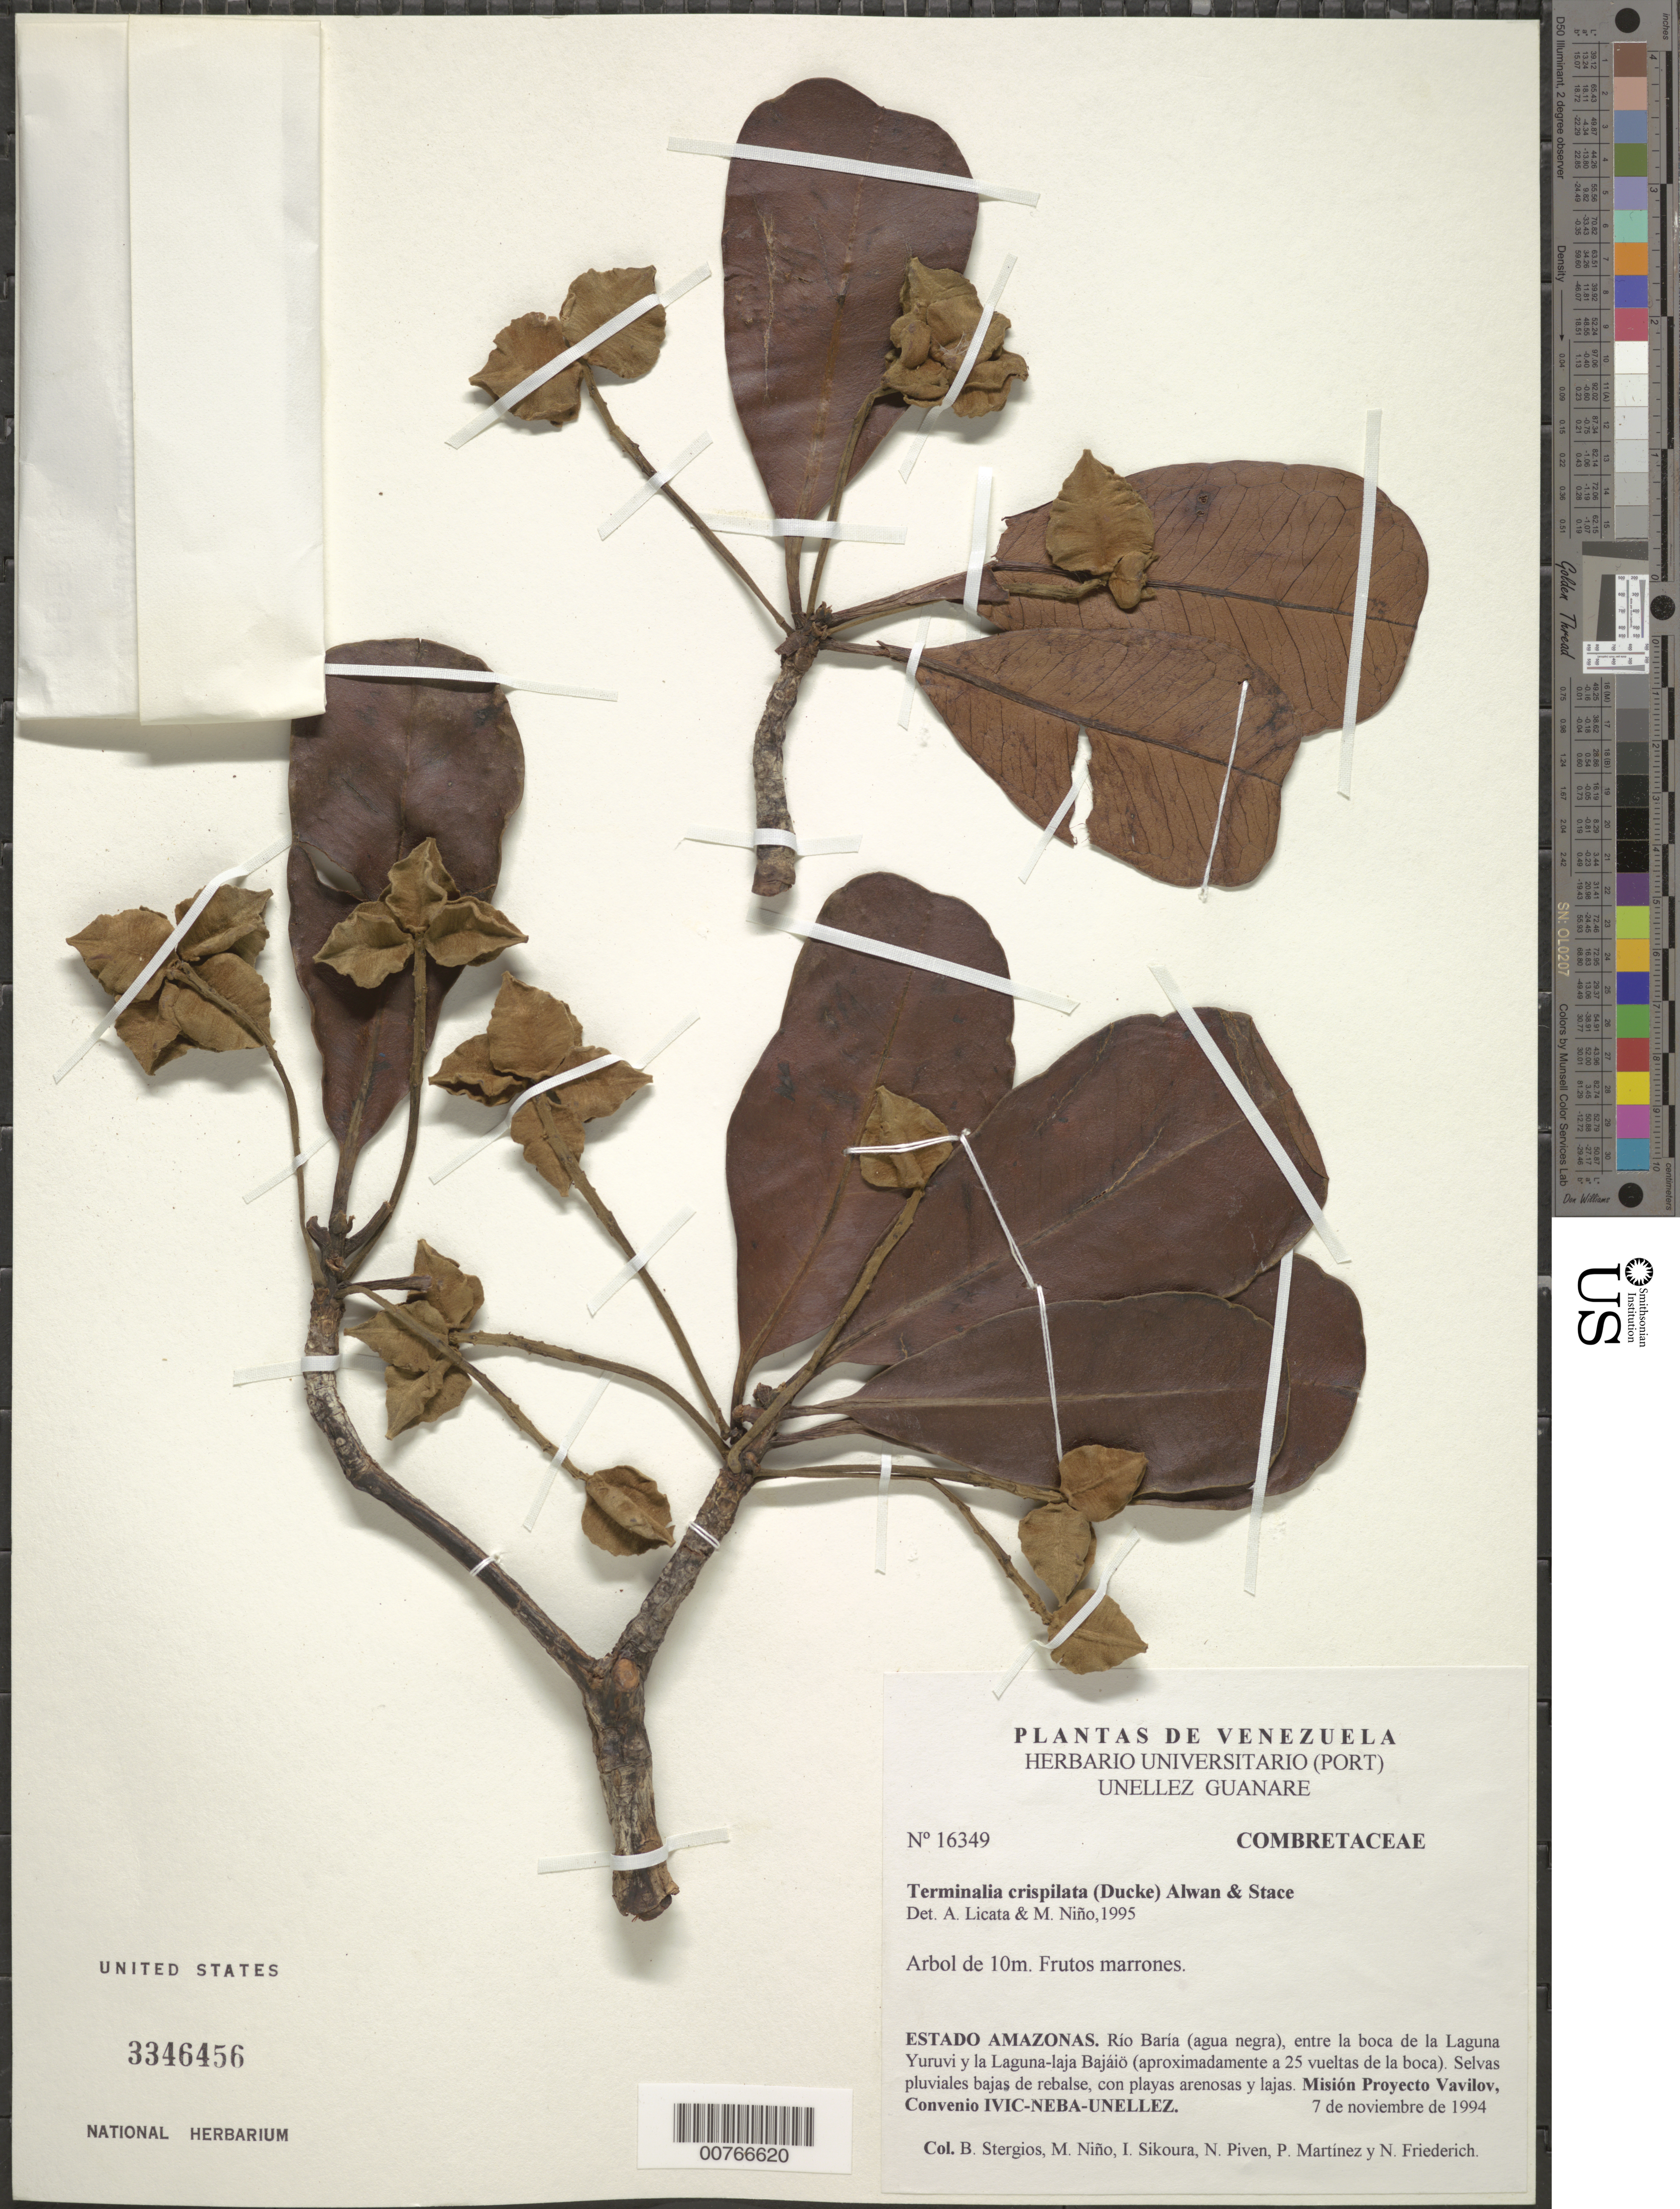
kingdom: Plantae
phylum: Tracheophyta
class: Magnoliopsida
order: Myrtales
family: Combretaceae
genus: Terminalia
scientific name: Terminalia crispialata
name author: (Ducke) Alwan & Stace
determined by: Licata, A.; Niño, S. M.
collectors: B. G. Stergios, S. M. Niño, I. Sikoura, N. Piven, P. Martinez & N. Friederich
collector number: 16349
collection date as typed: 7-Nov-94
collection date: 1994-11-07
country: Venezuela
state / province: Amazonas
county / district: Río Negro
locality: Río Baría, entre la boca de la Laguna Yuruvi y la Laguna-laja Bajáiö (aprox. a 25 vueltas de la boca)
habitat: Selvas pluviales bajas de rebalse, con playas arenosas y lajas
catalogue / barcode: US 3346456